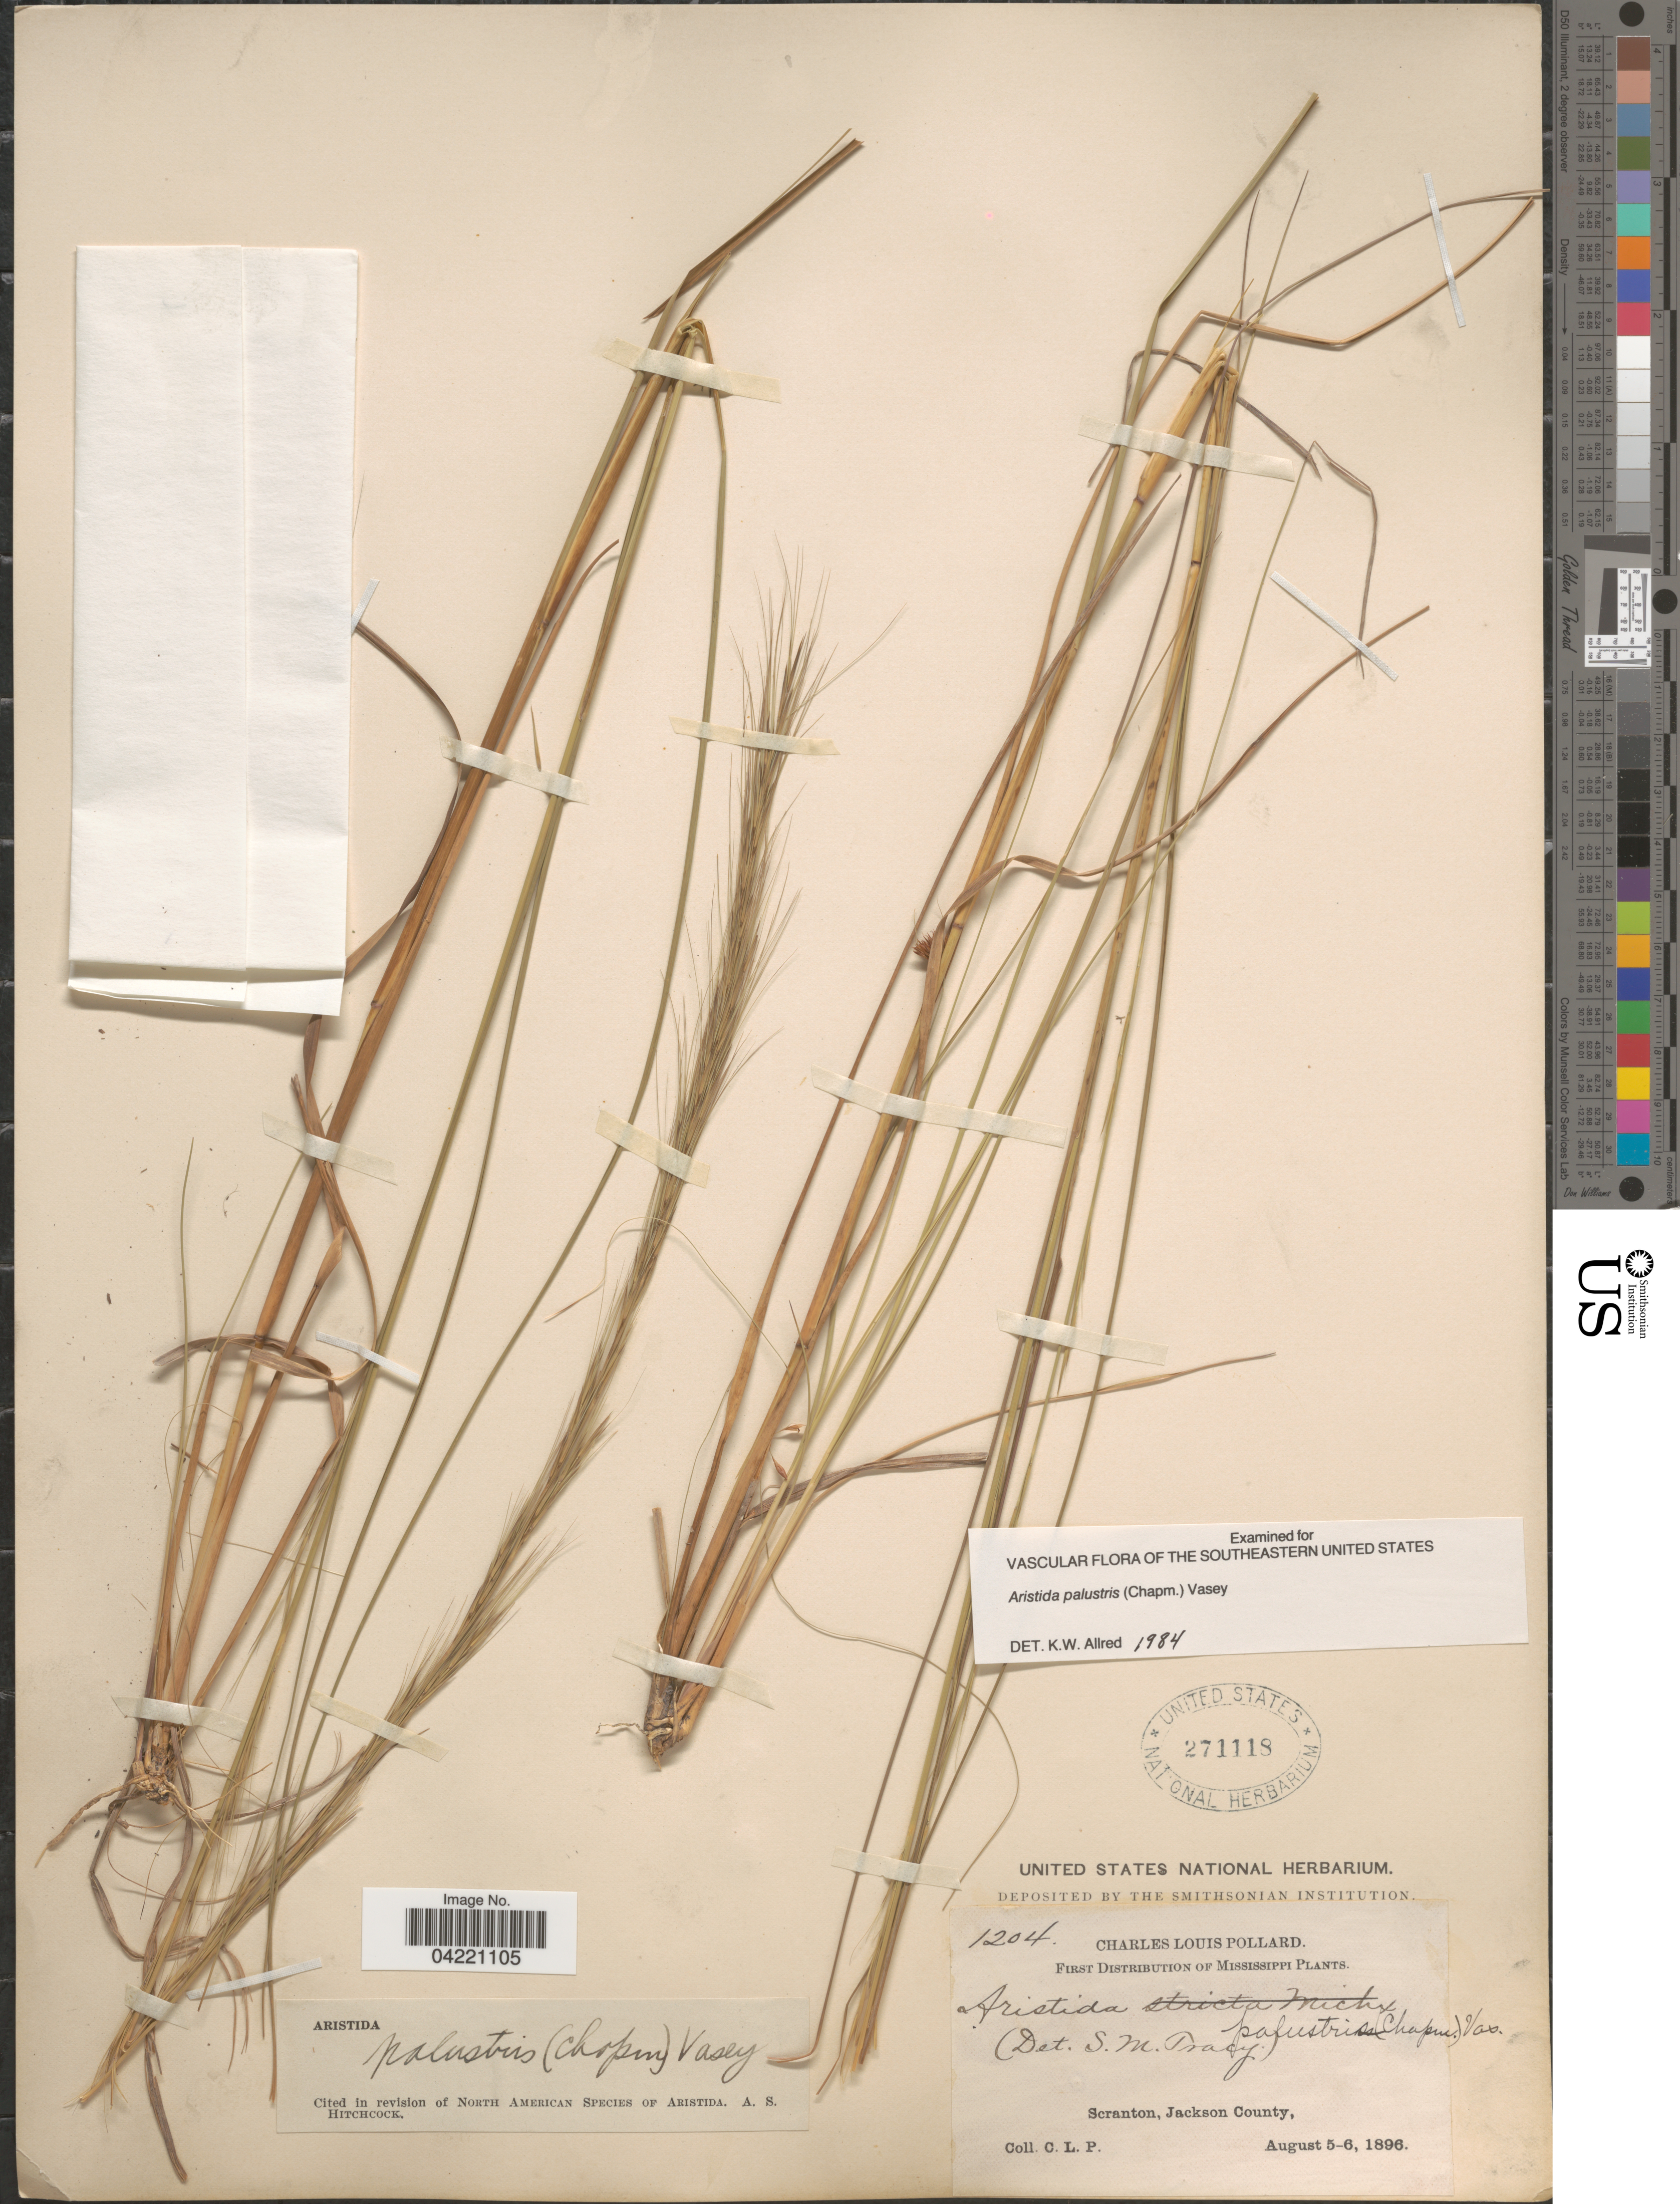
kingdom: Plantae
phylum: Tracheophyta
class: Liliopsida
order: Poales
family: Poaceae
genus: Aristida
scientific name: Aristida palustris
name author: (Chapm.) Vasey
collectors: C. L. Pollard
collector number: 1204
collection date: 1896-08-05/1896-08-06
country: United States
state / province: Mississippi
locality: Scranton, Jackson County.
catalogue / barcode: US 271118